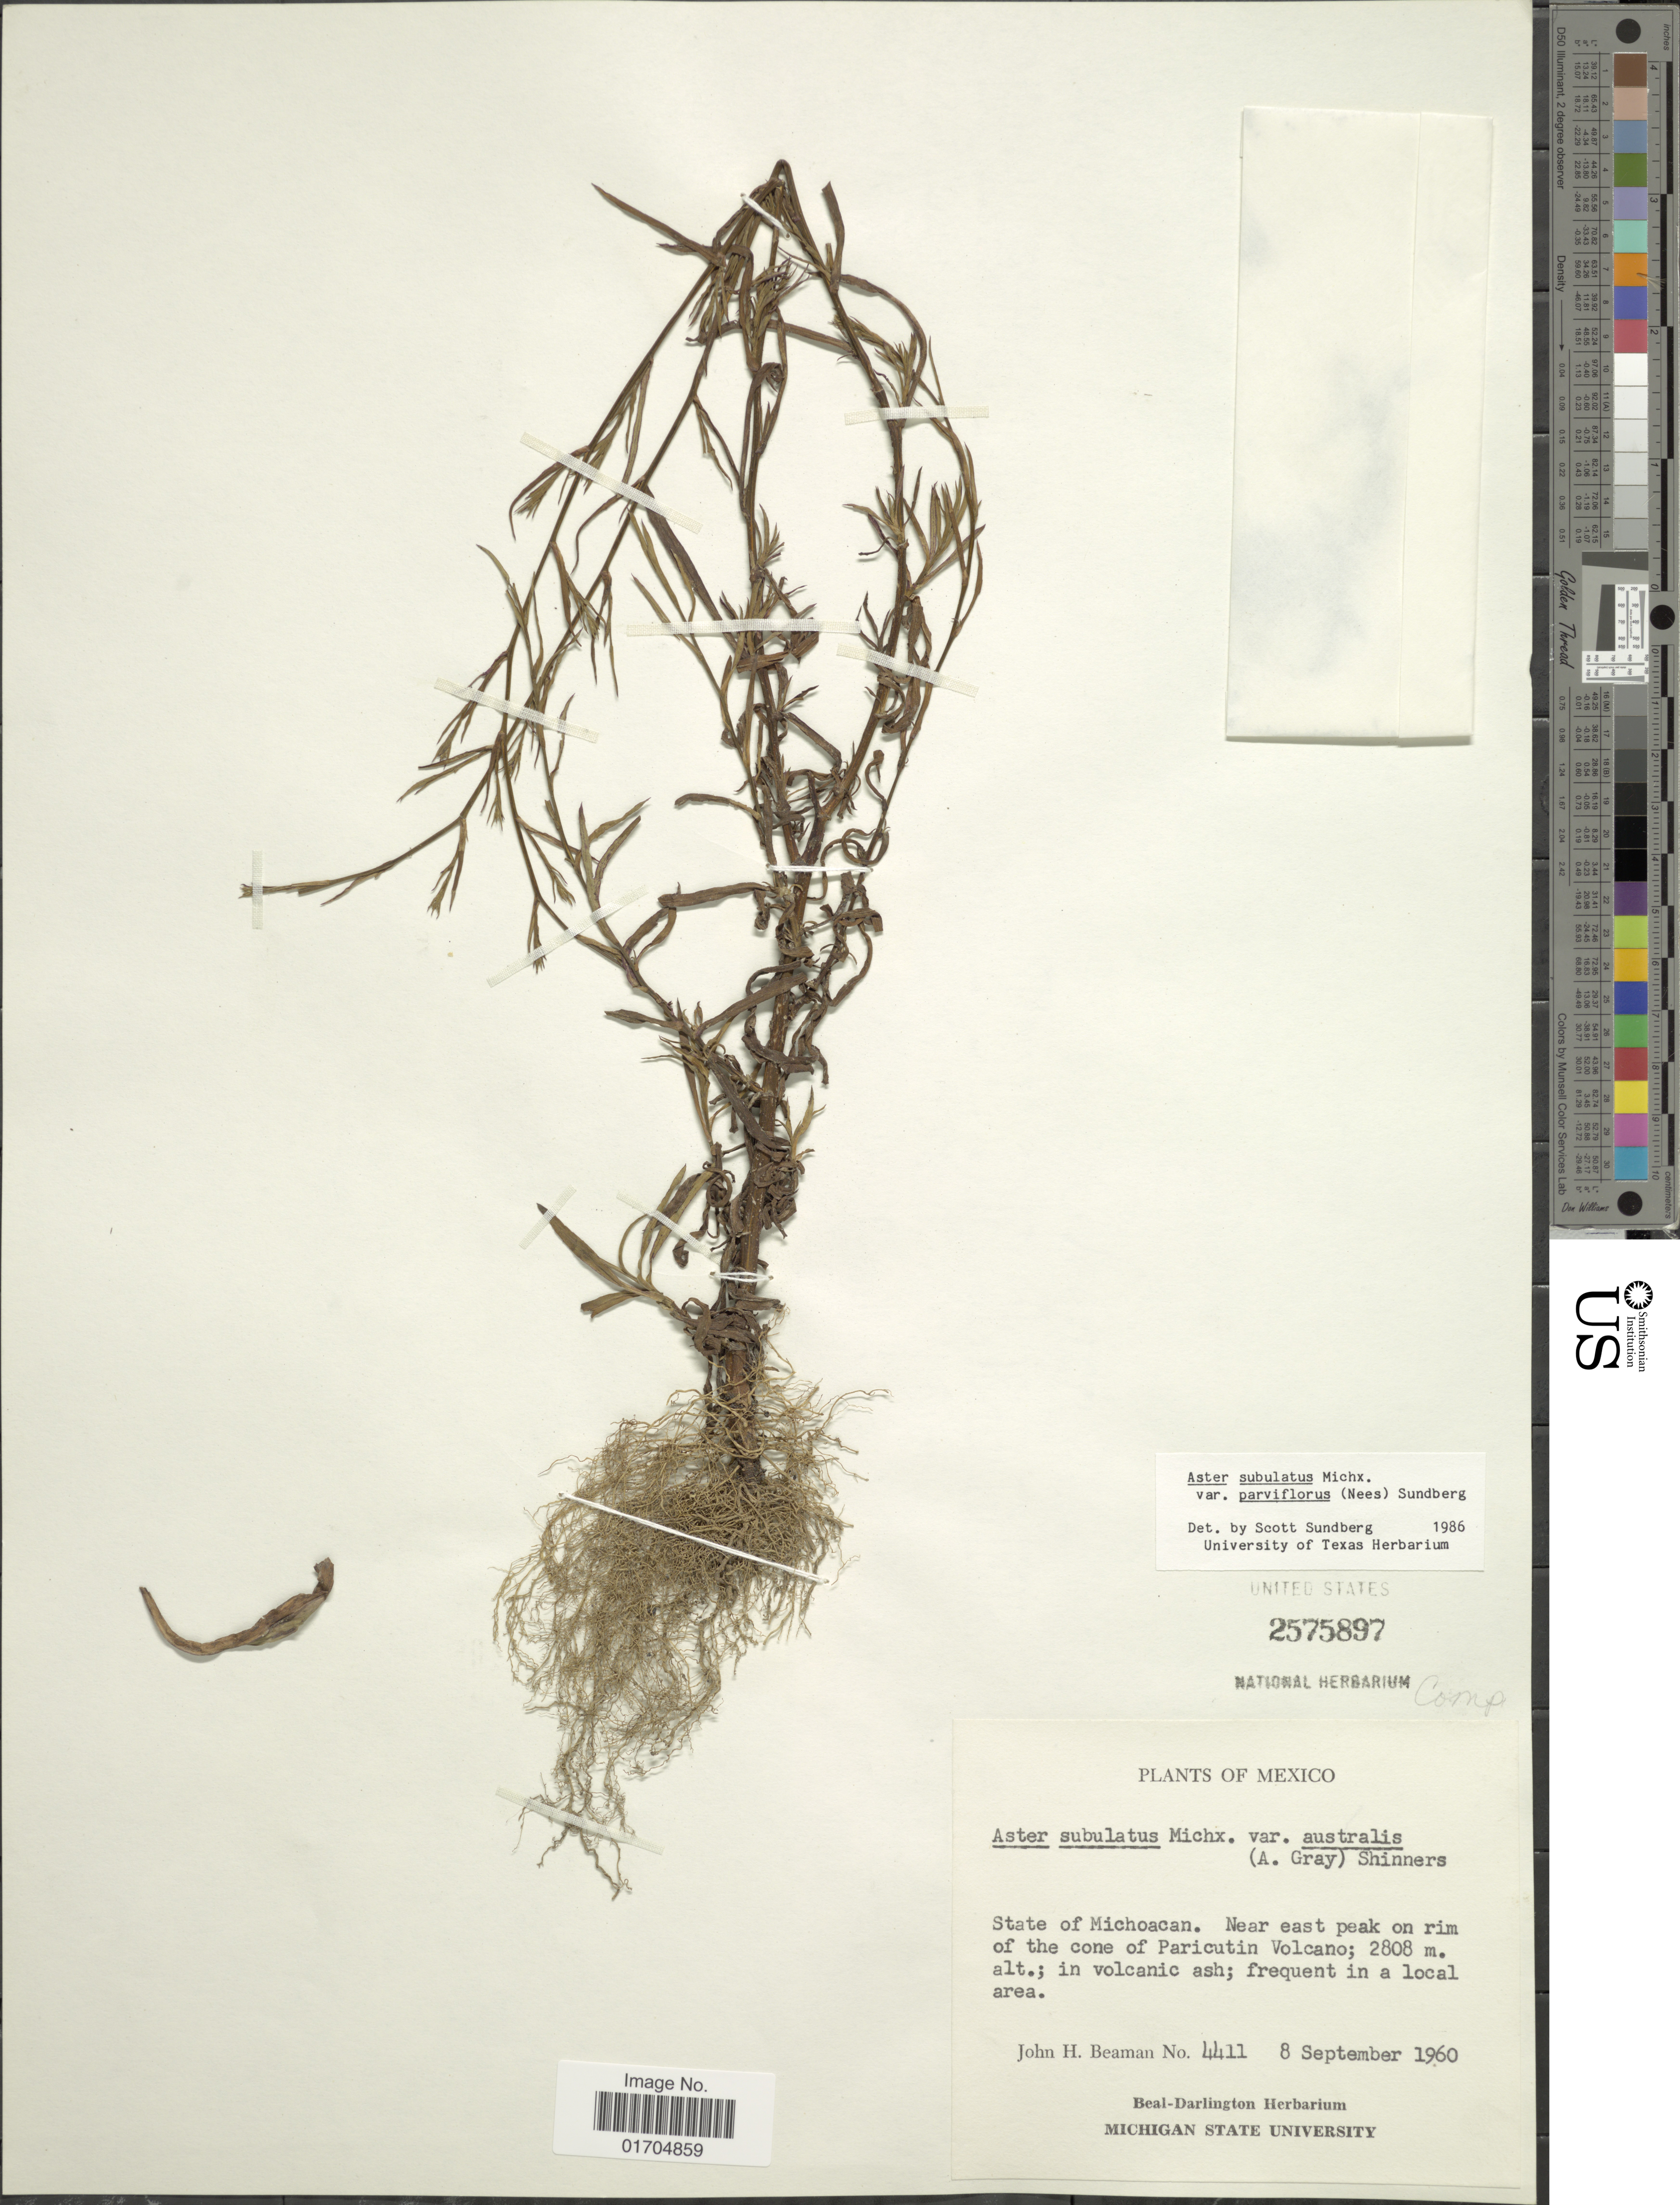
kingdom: Plantae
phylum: Tracheophyta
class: Magnoliopsida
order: Asterales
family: Asteraceae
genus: Symphyotrichum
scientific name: Symphyotrichum subulatum var. parviflorum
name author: (Nees) S.D. Sundb.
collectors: J. H. Beaman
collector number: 4411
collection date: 1960-09-08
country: Mexico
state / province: Michoacán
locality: Near east peak on rim of the cone of Paricutin Volcano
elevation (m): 2808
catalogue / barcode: US 2575897